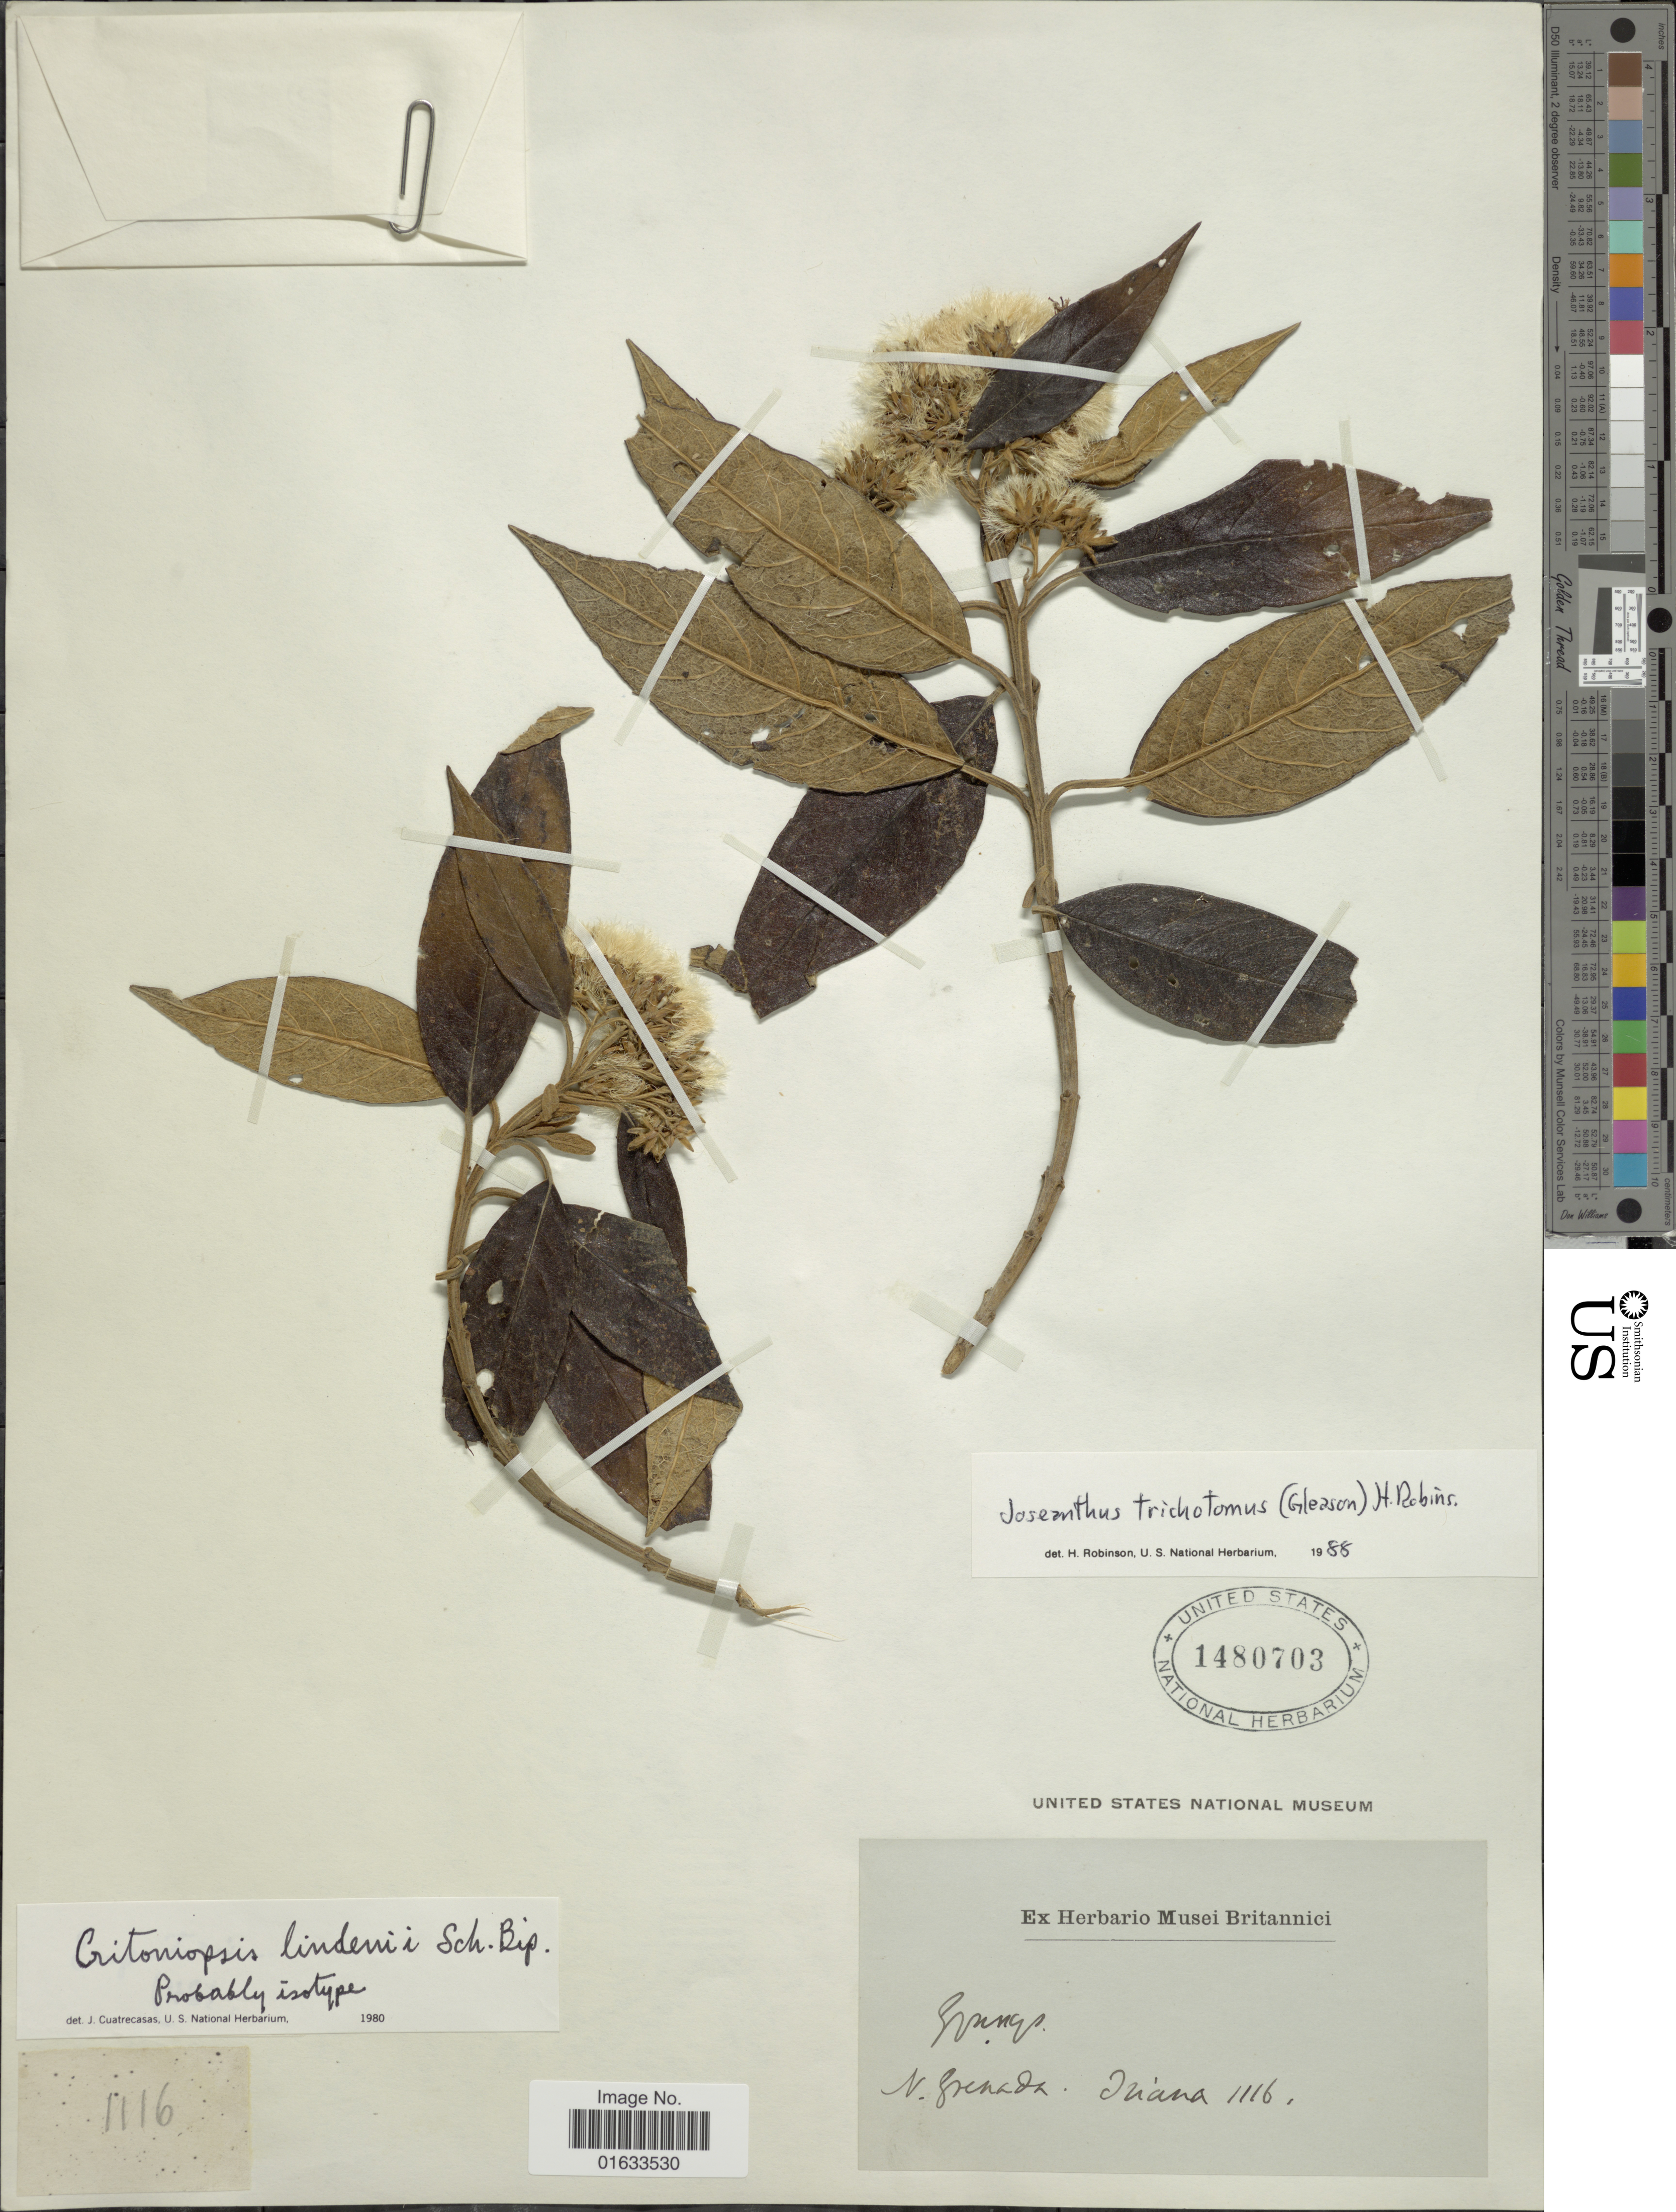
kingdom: Plantae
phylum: Tracheophyta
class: Magnoliopsida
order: Asterales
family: Asteraceae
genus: Joseanthus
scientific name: Joseanthus trichotomus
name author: (Gleason) H. Rob.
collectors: J. J. Triana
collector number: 1116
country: Colombia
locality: N. Grenada.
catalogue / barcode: US 1480703